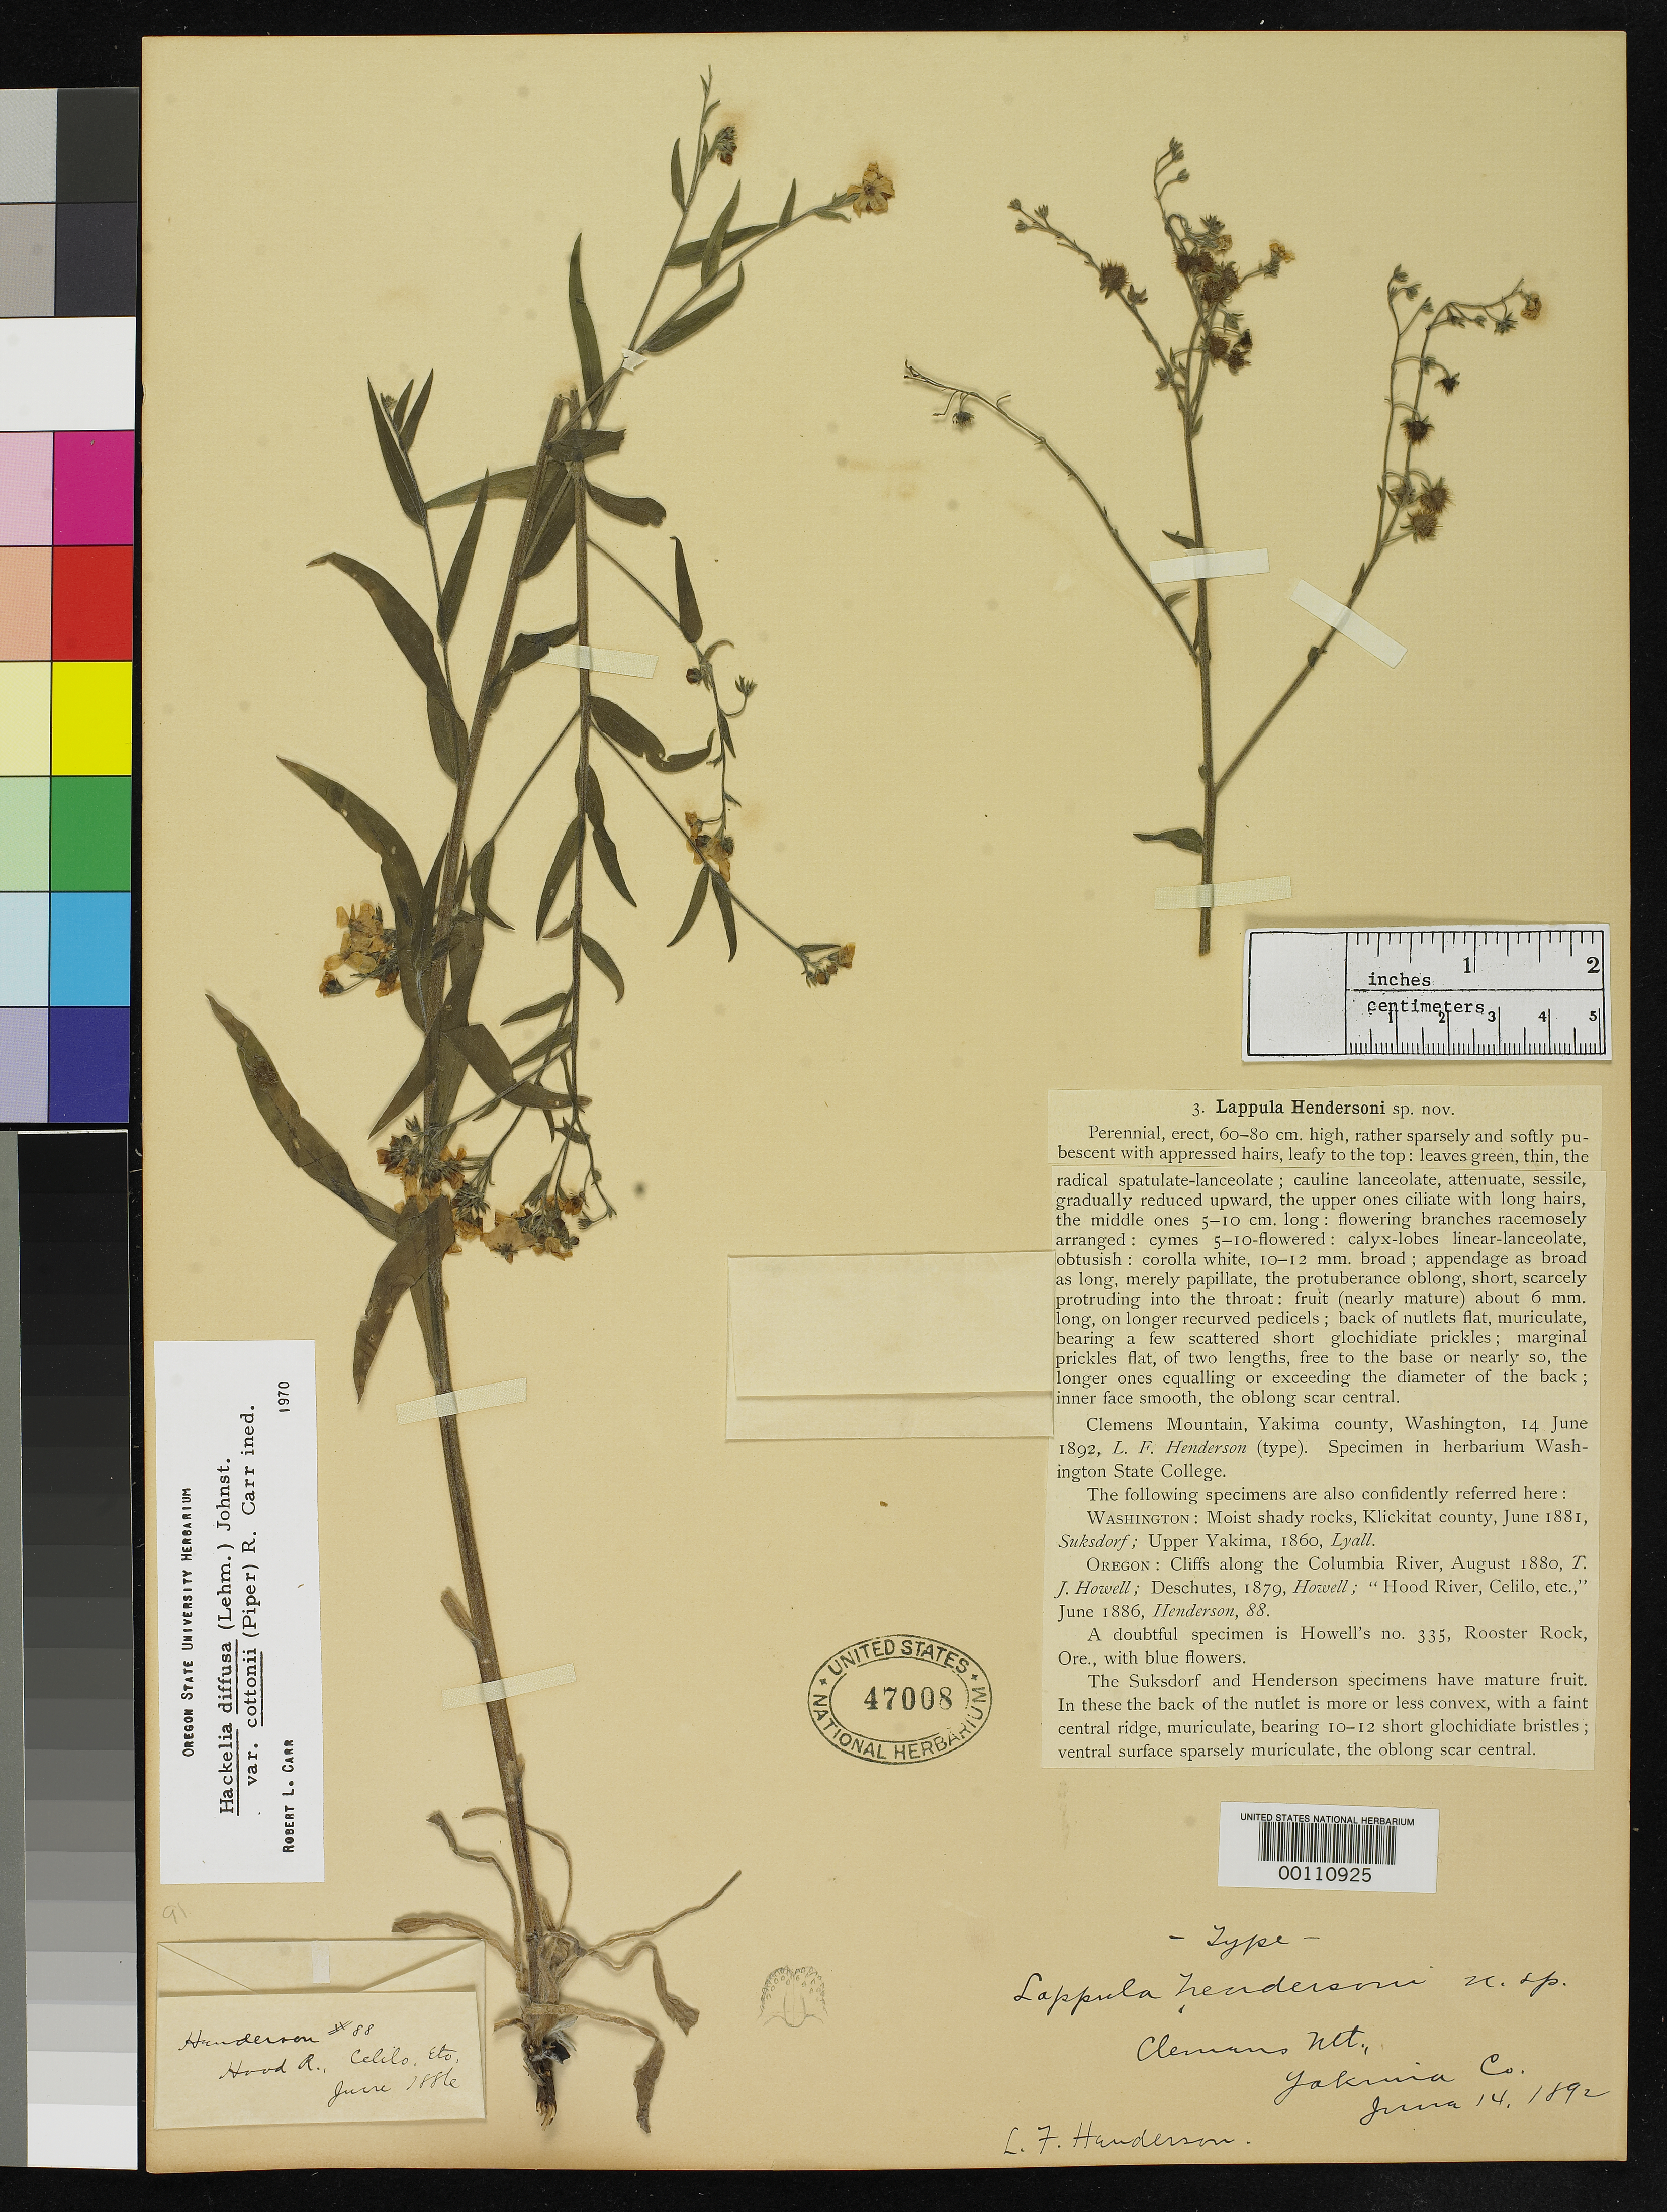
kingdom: Plantae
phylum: Tracheophyta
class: Magnoliopsida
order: Boraginales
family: Boraginaceae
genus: Lappula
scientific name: Lappula hendersoni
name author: Piper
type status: Isotype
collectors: L. F. Henderson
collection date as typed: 14 Jun 1892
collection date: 1892-06-14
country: United States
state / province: Washington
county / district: Yakima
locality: Clemens Mt.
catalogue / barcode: US 47008